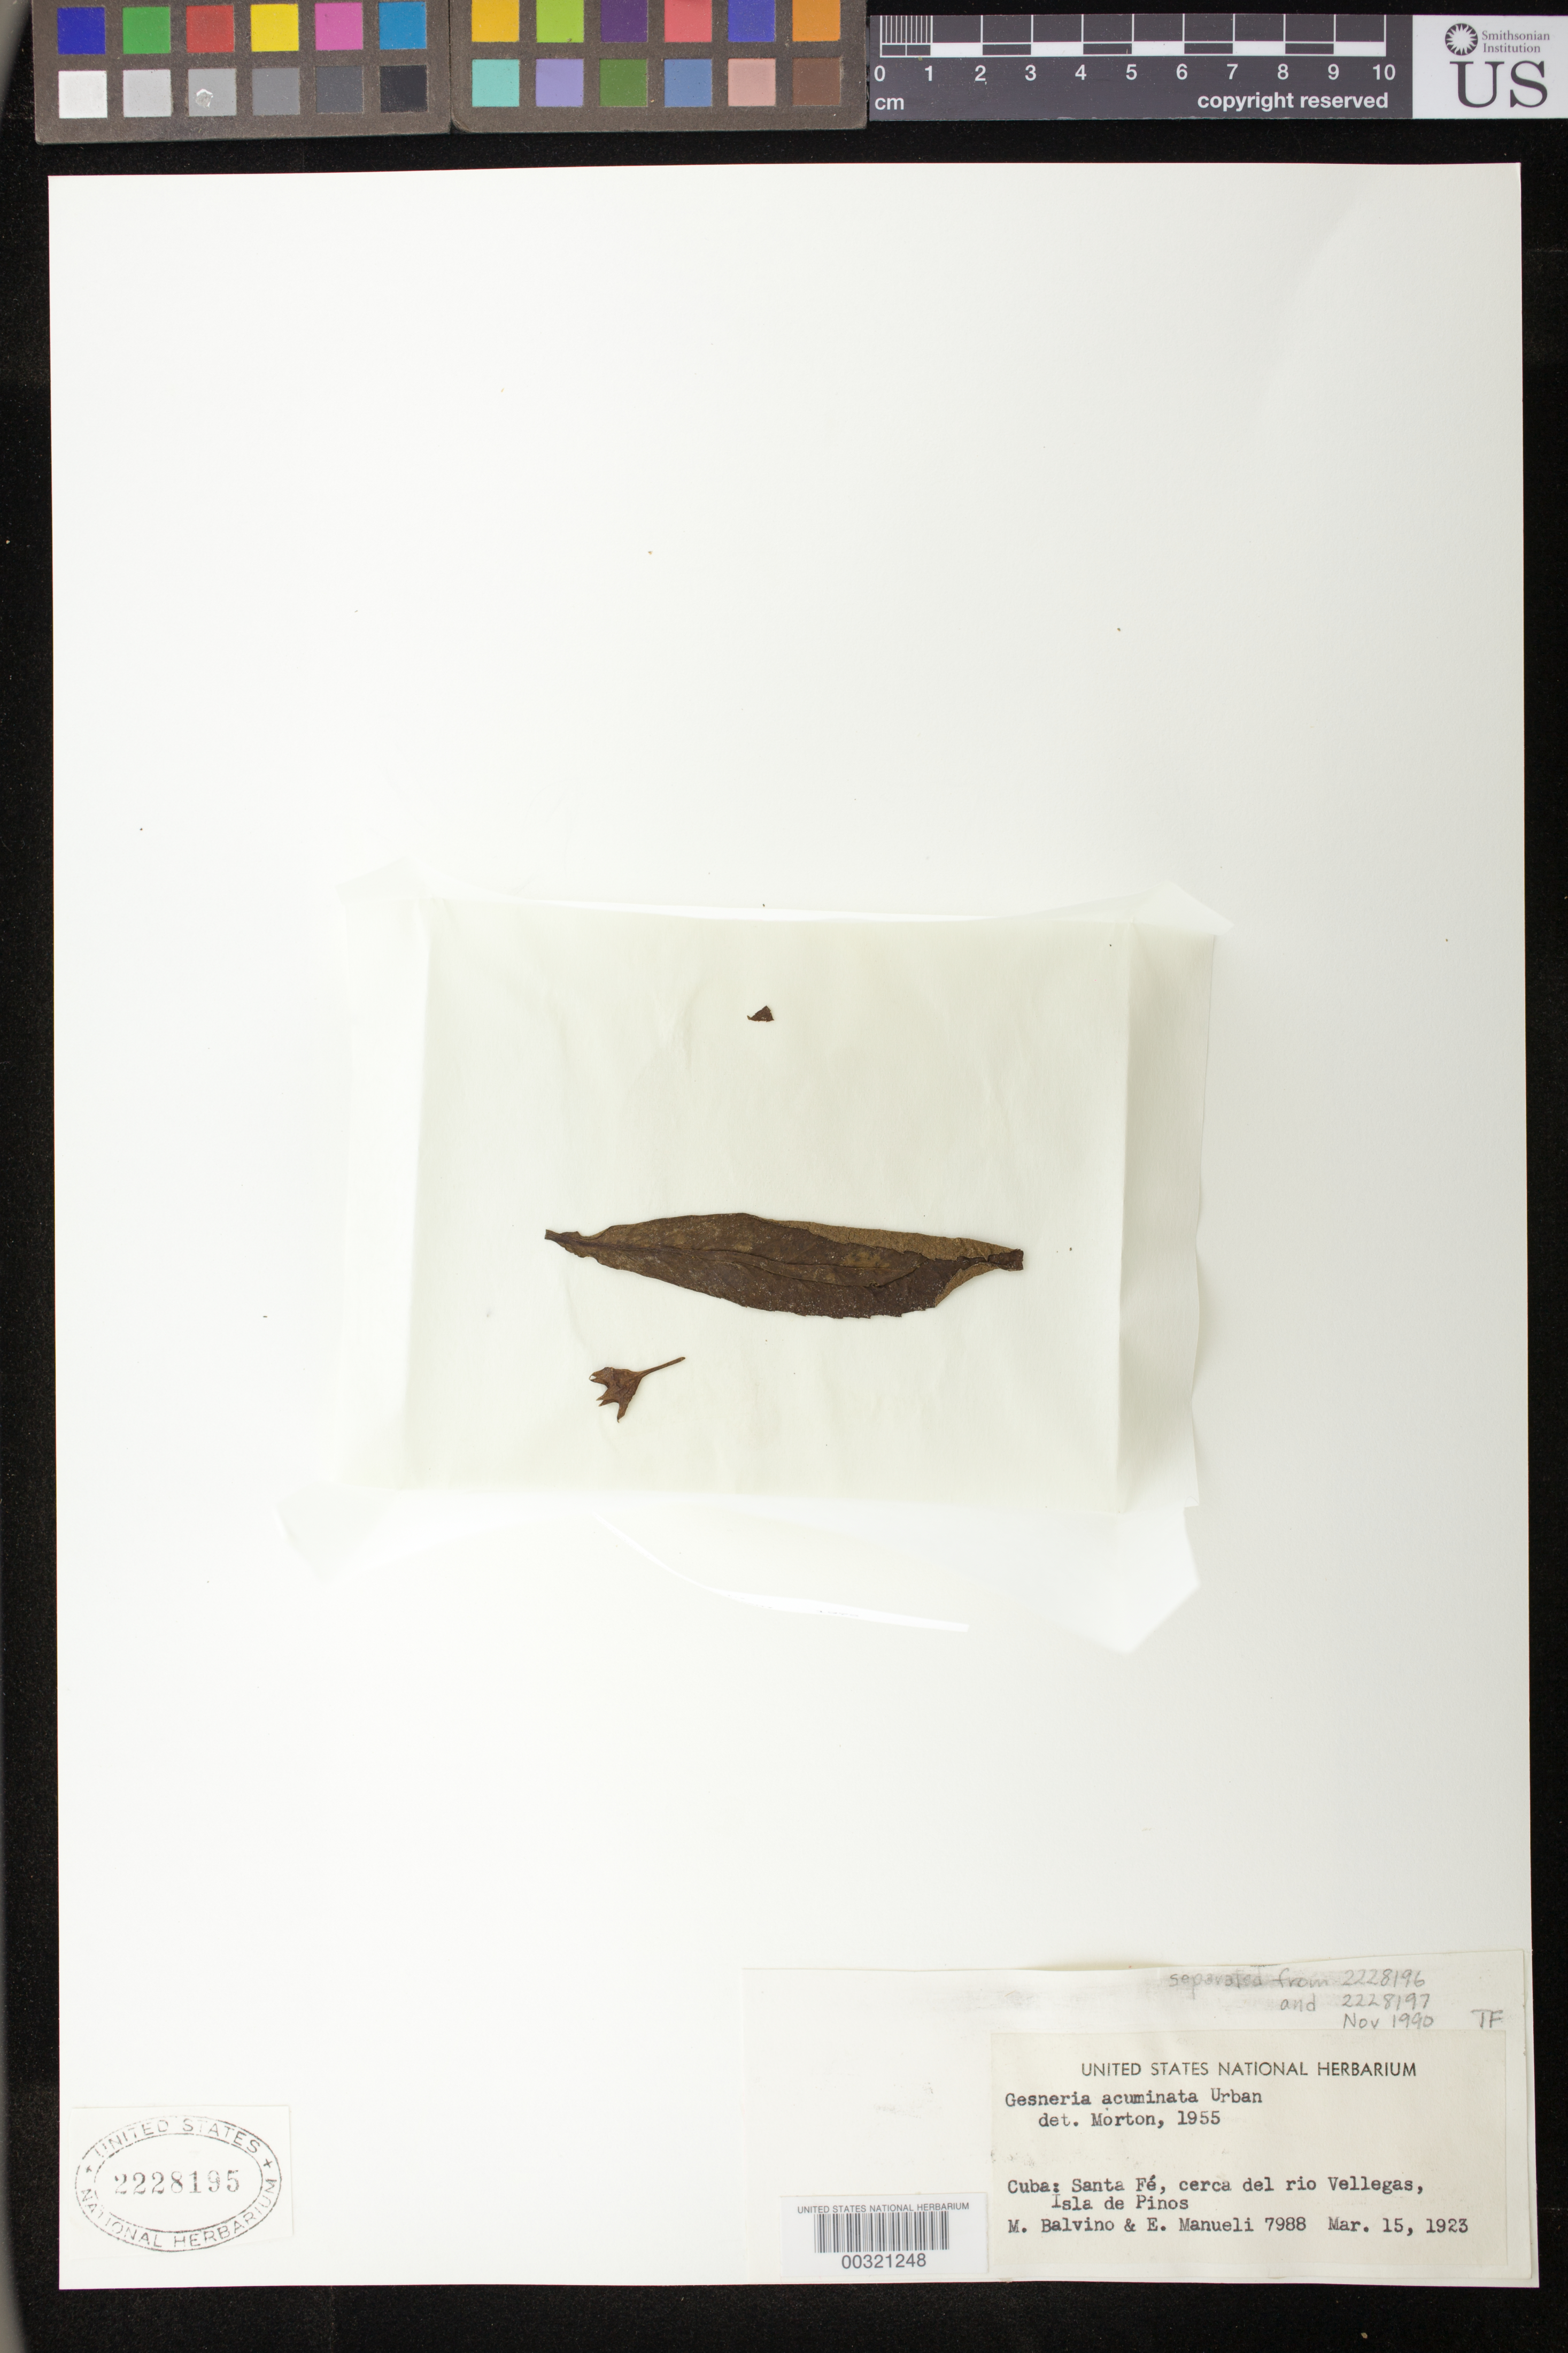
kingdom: Plantae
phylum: Tracheophyta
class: Magnoliopsida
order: Lamiales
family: Gesneriaceae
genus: Gesneria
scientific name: Gesneria humilis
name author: L.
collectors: M. Calvino & E. Manueli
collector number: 7988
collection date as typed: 15 Mar 1923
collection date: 1923-03-15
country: Cuba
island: Isla de la Juventud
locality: Isla de Pinos: Santa Fe, cerca del rio Vellegas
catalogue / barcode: US 2228195